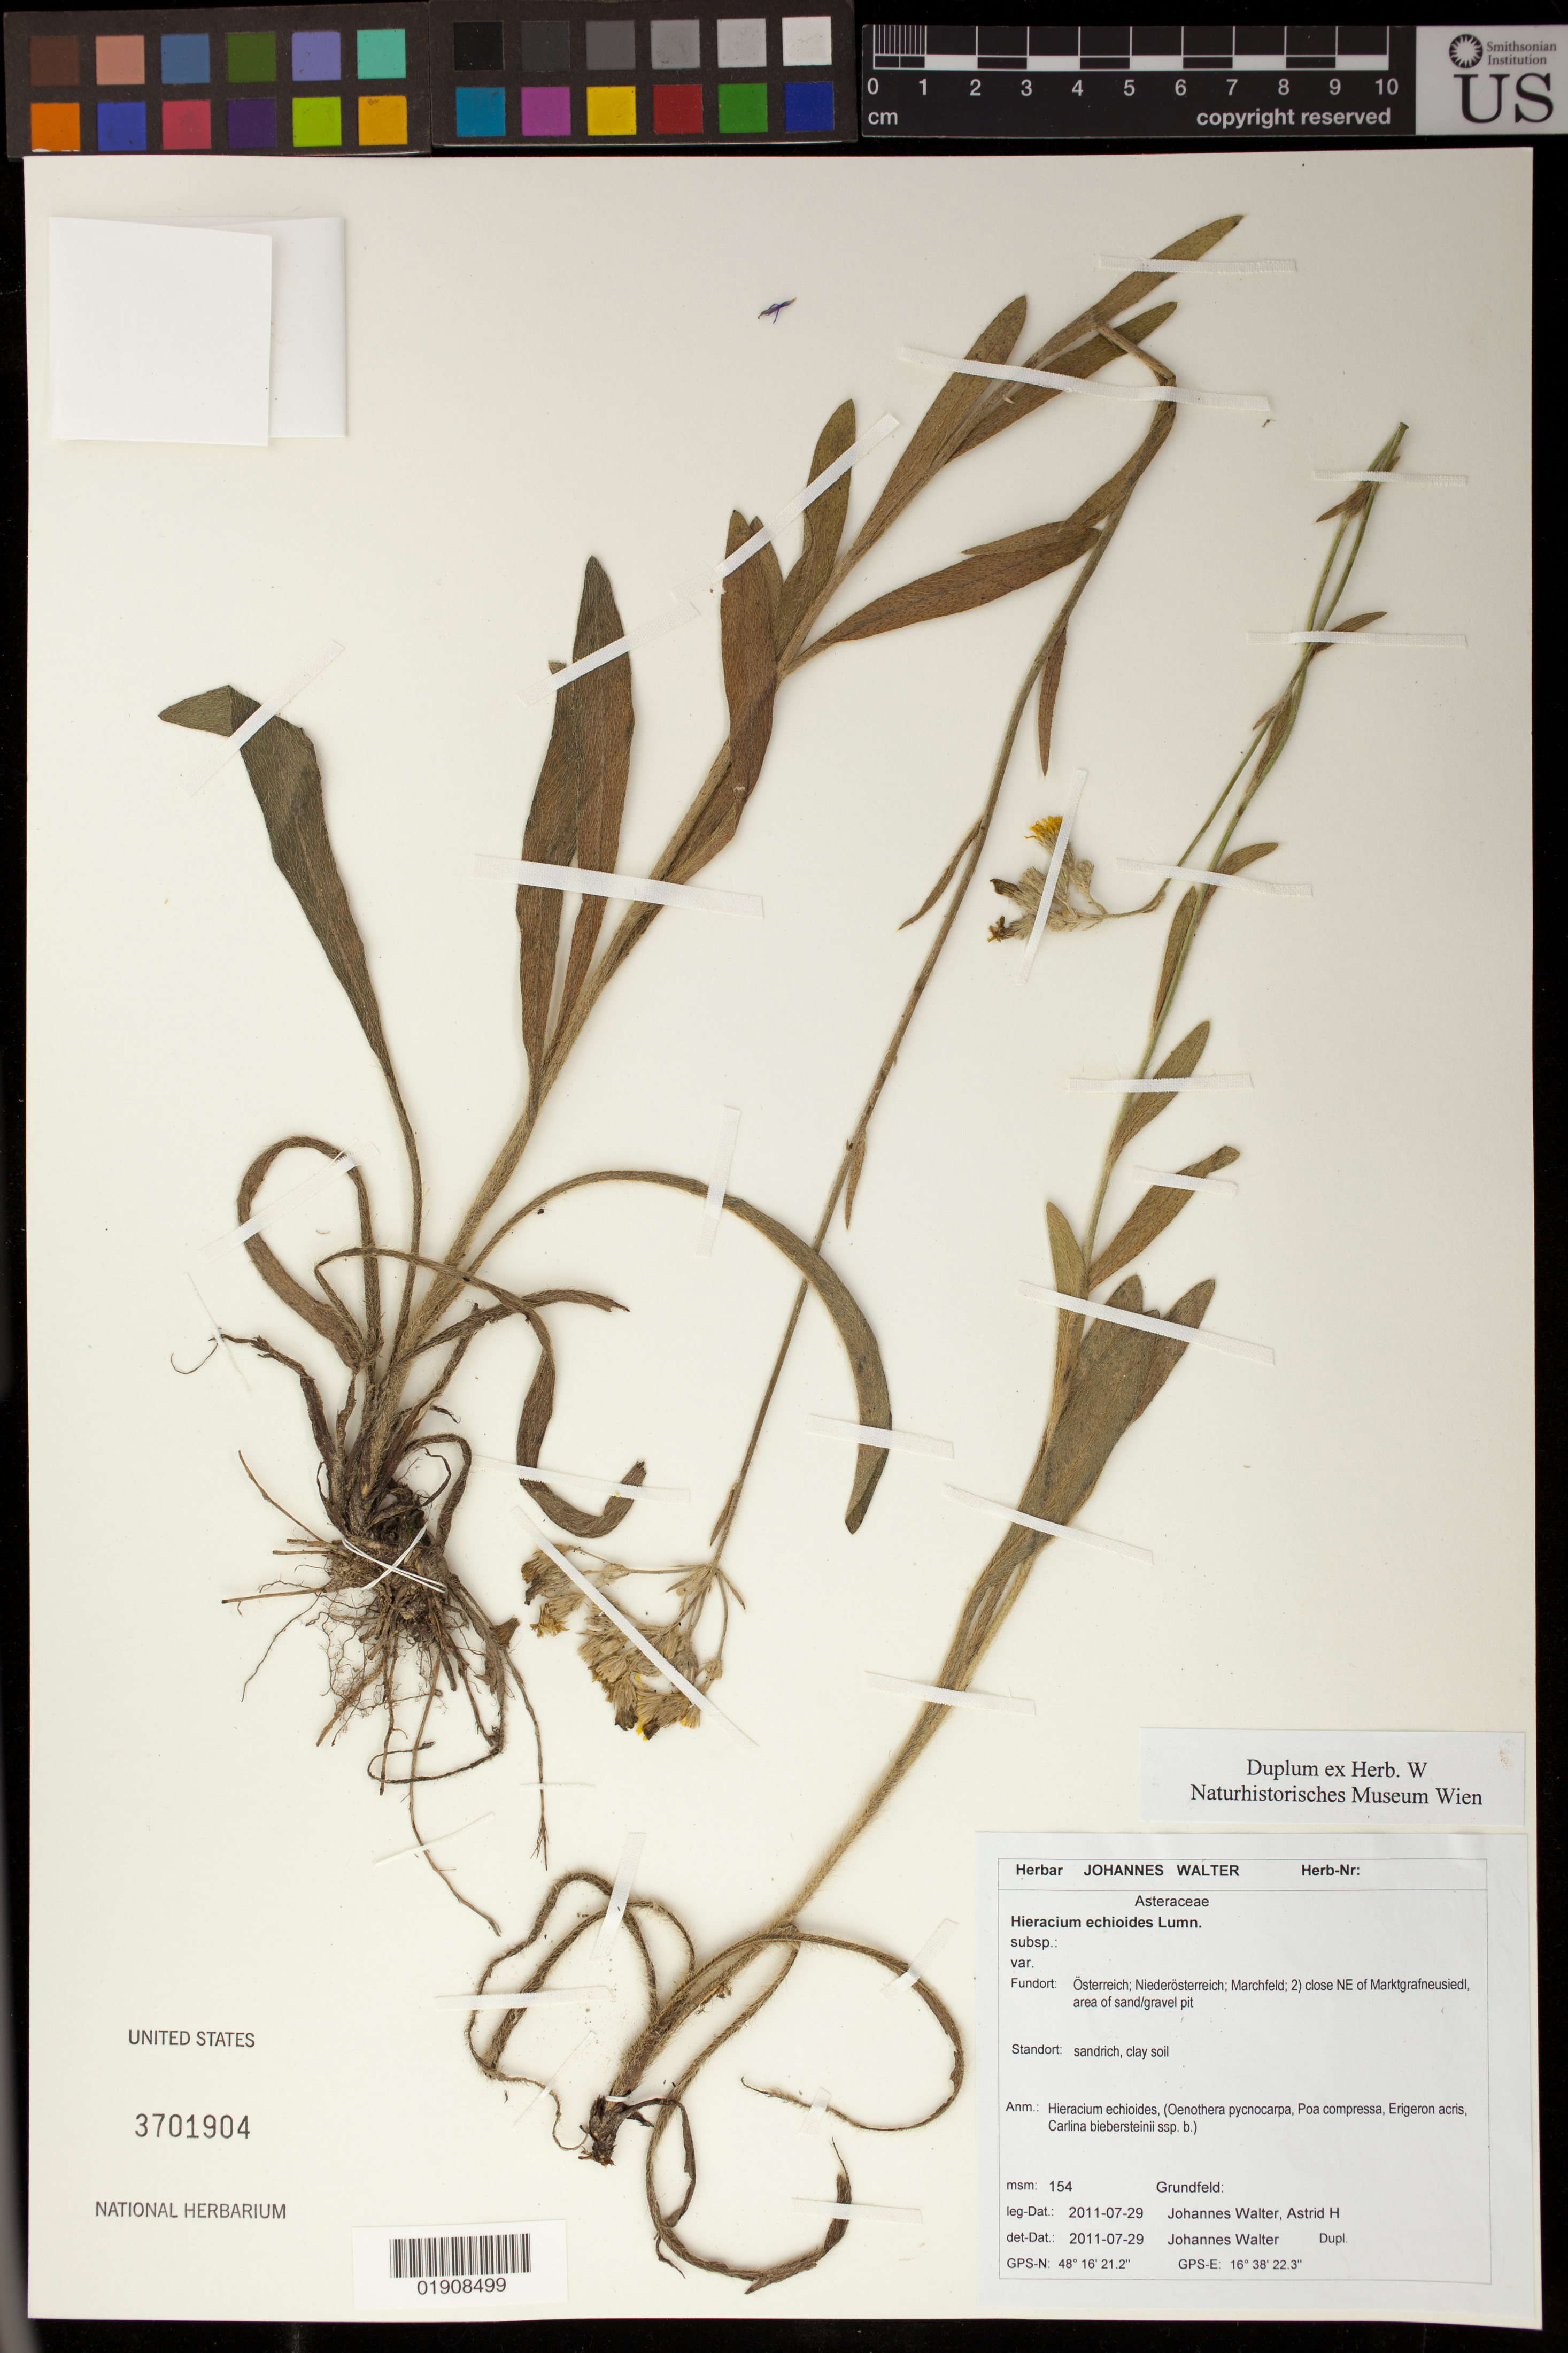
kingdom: Plantae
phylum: Tracheophyta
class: Magnoliopsida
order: Asterales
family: Asteraceae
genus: Pilosella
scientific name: Pilosella echioides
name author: F.W. Schultz & Sch. Bip.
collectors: J. Walter & A. H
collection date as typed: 2011-07-29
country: Austria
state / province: Niederosterreich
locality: Marchfeld, close NE of Marktgrafneusiedl, area of sand/gravel pit.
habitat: sandrich, clay soil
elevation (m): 154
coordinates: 48 16 21.2 N, 16 38 22.3 W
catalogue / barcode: US 3701904